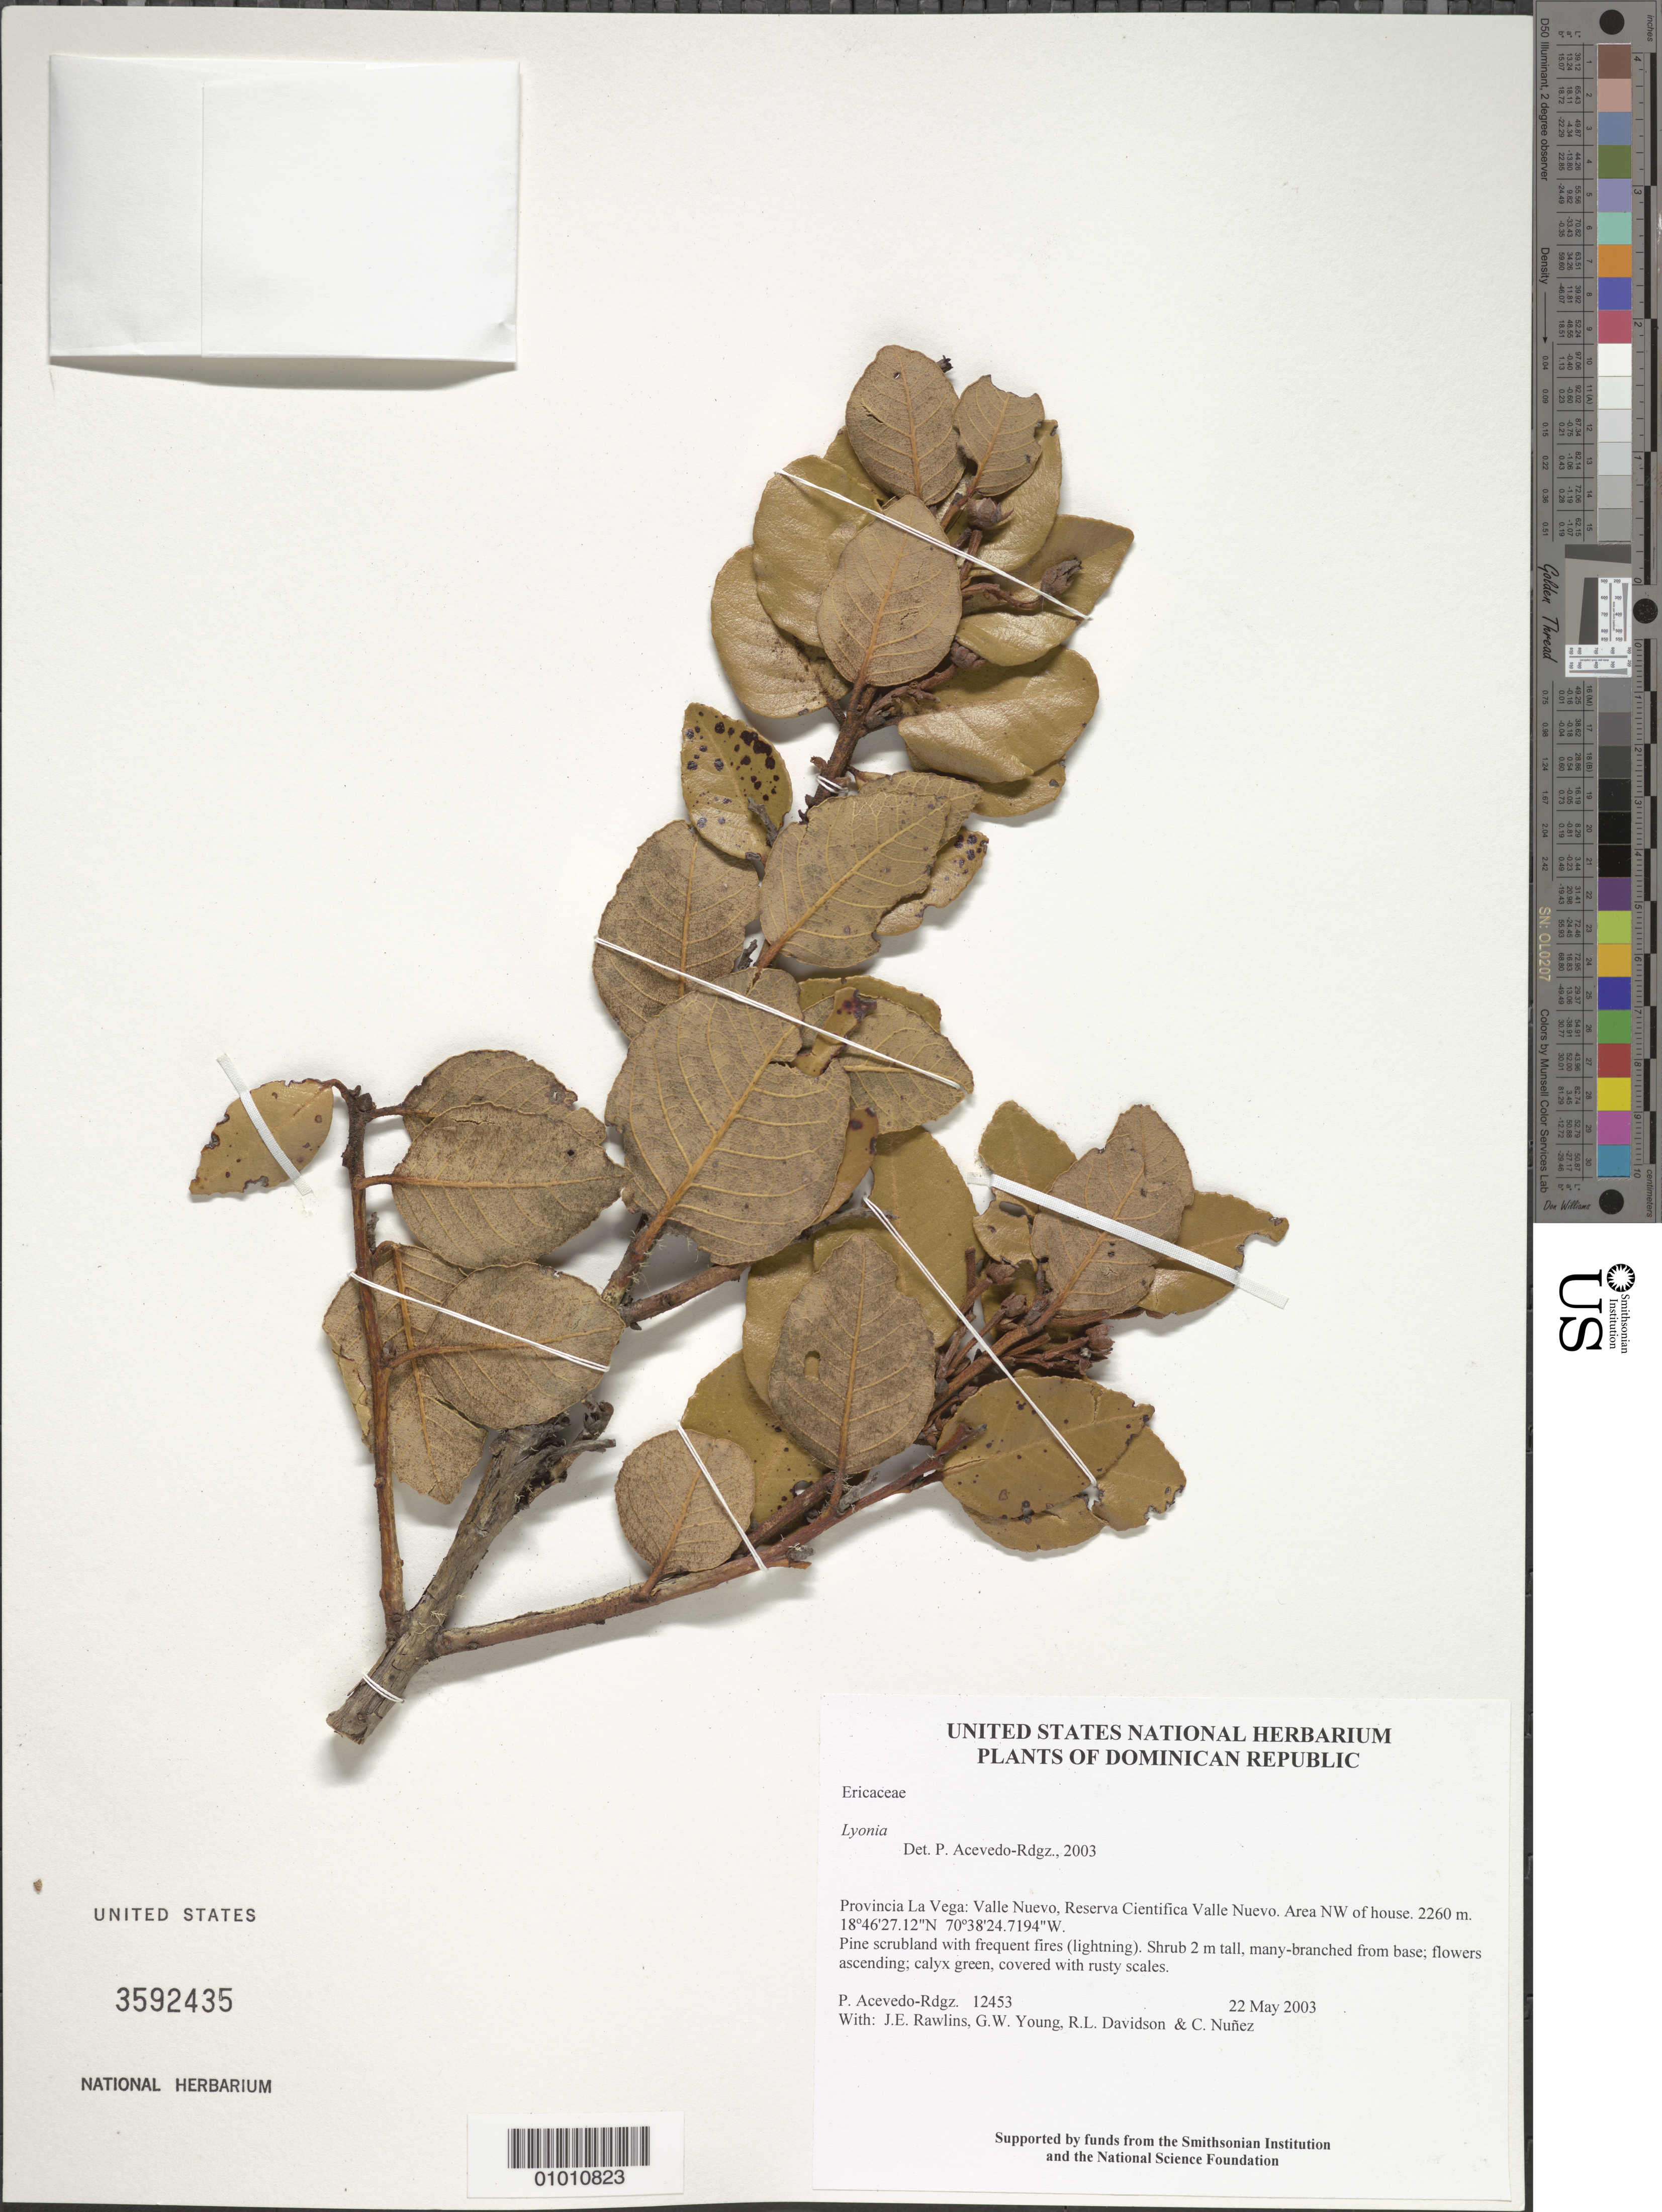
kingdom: Plantae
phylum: Tracheophyta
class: Magnoliopsida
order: Ericales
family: Ericaceae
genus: Lyonia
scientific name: Lyonia sp.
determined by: Acevedo-Rodríguez, P., (BOT), Smithsonian Institution - National Museum of Natural History (UNITED STATES)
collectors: P. Acevedo-Rodr., J. Rawlins, G. Young, R. Davidson & C. Nunez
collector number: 12453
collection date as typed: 22 May 2003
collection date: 2003-05-22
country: Dominican Republic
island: Hispaniola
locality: Provincia La Vega: Valle Nuevo, Reserva Cientifica Valle Nuevo. Area NW of house.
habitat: Pine scrubland with frequent fires (lightning).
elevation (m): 2260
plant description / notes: US, K, MO, NY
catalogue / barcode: US 3592435